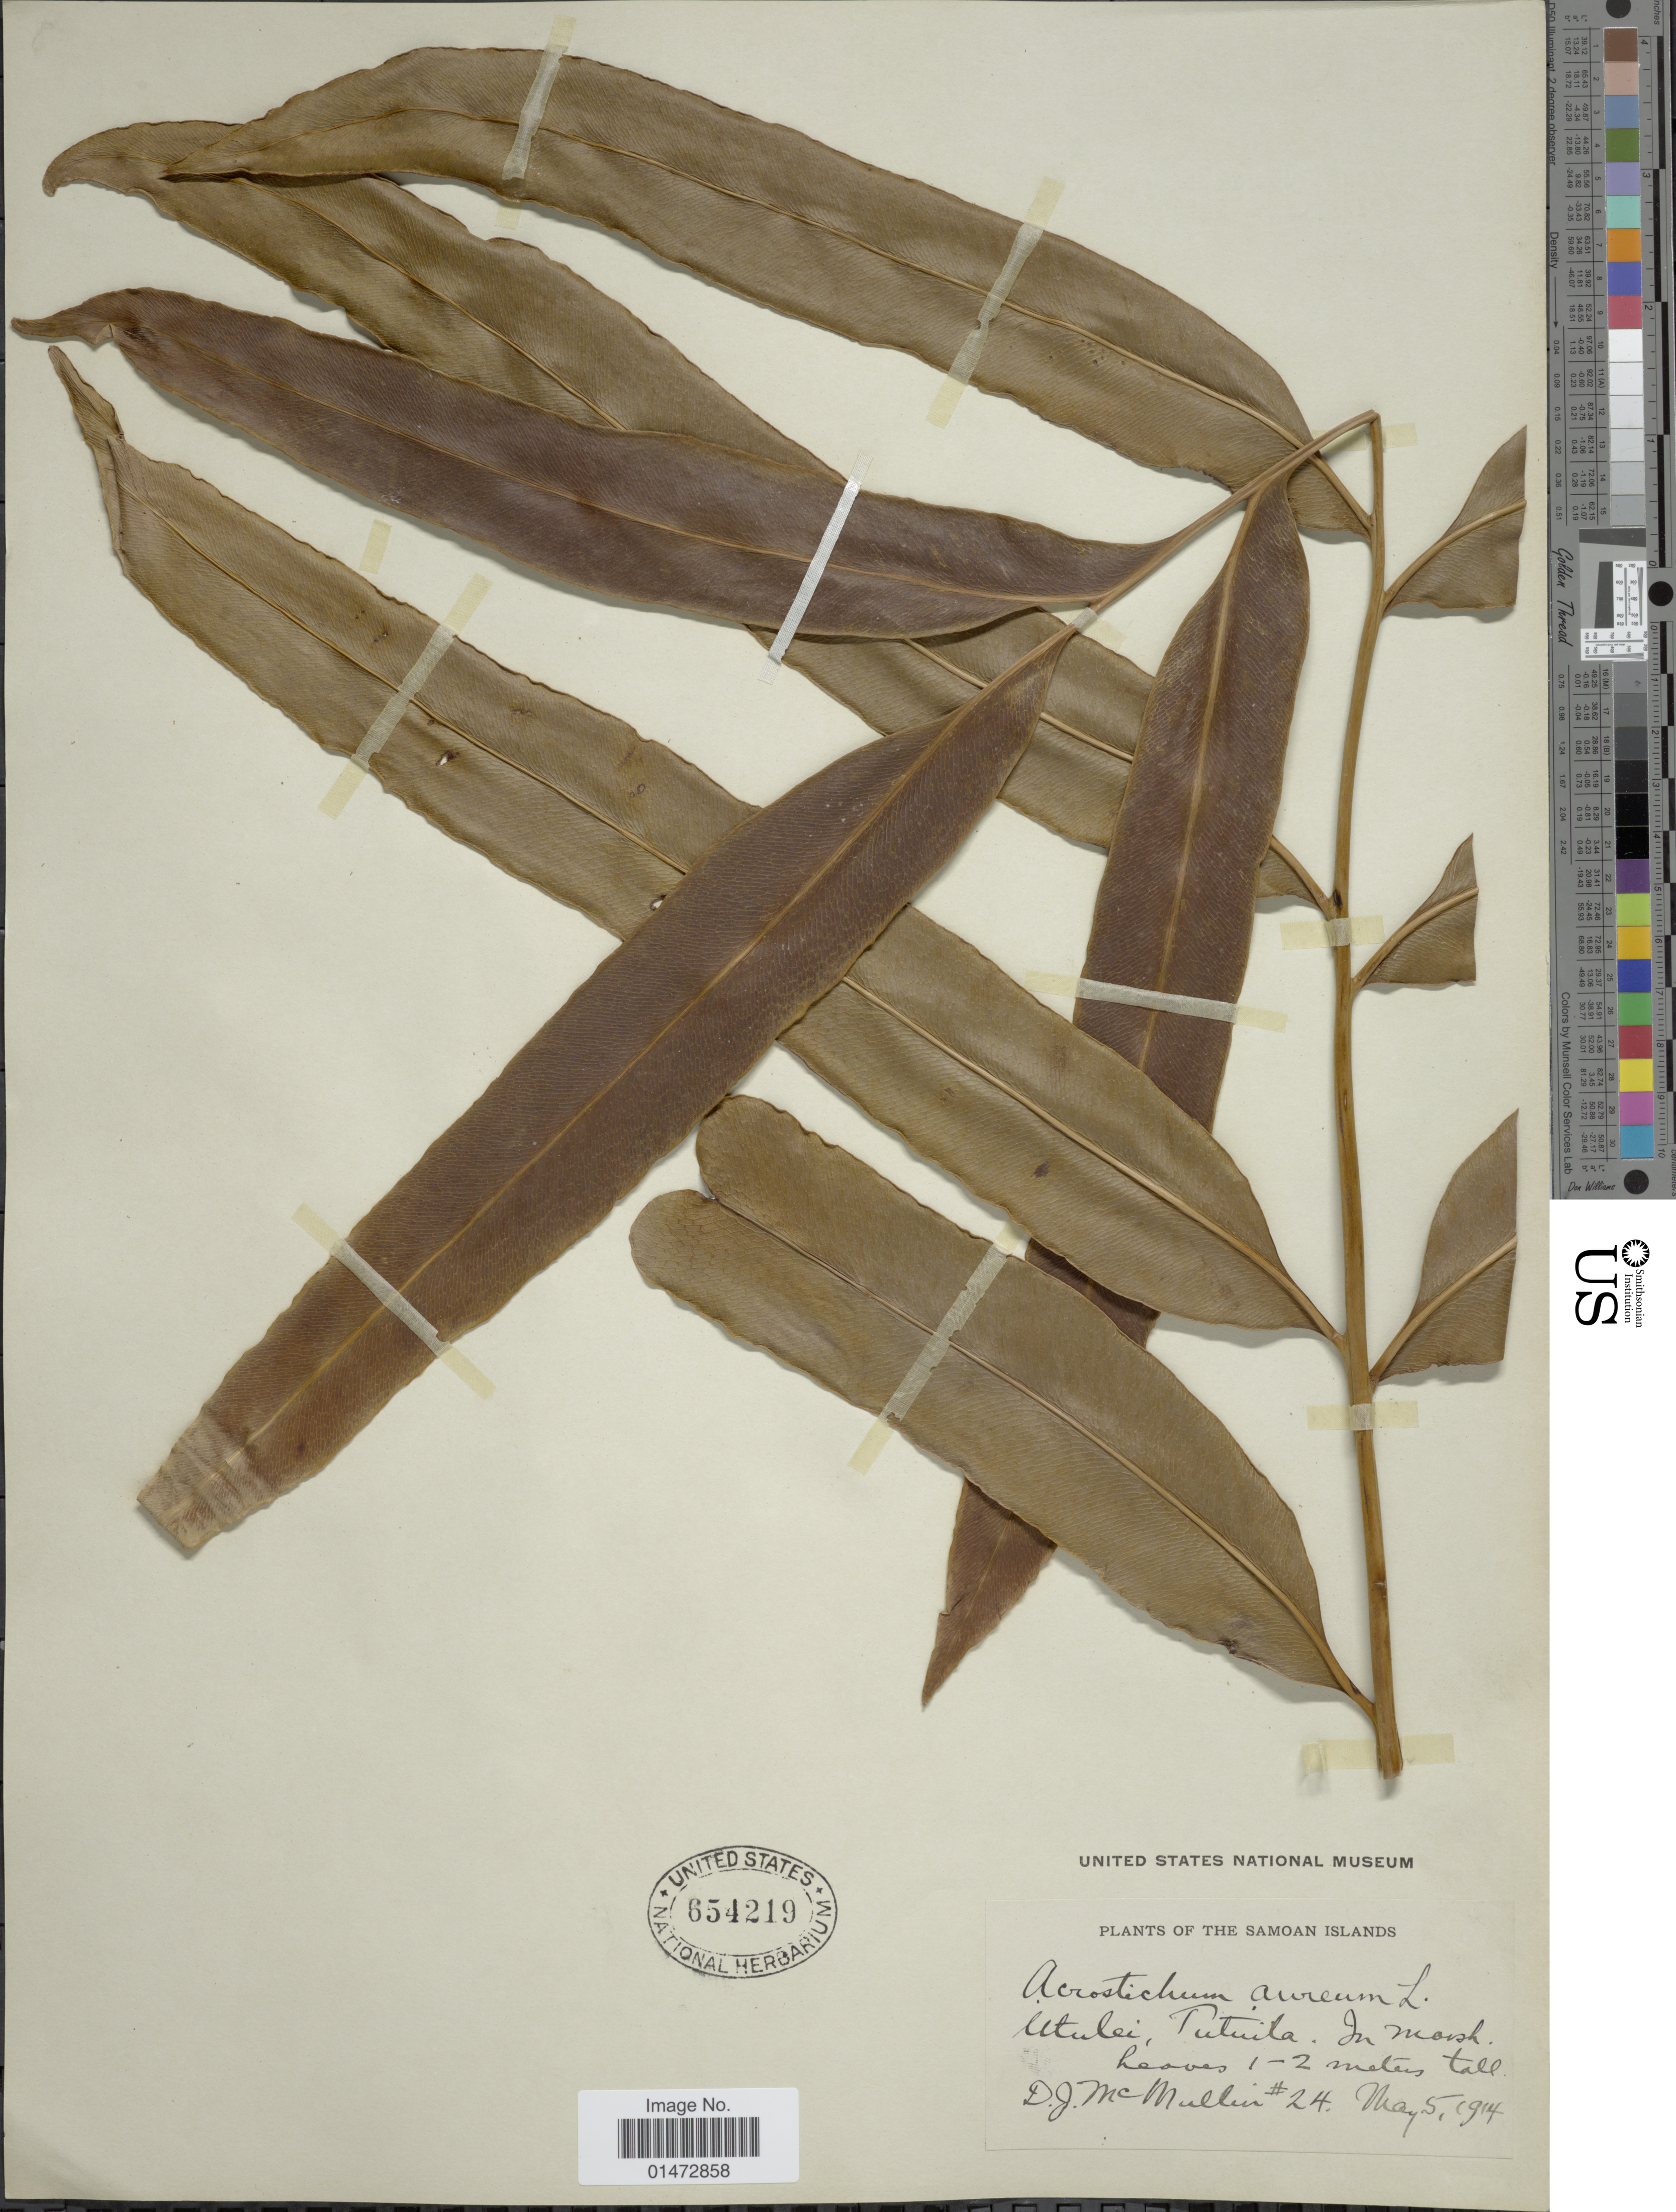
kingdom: Plantae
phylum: Tracheophyta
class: Polypodiopsida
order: Polypodiales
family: Pteridaceae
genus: Acrostichum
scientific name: Acrostichum aureum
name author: L.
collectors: D. McMullin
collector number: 24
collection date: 1914-05-05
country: American Samoa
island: Tutuila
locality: Samoan Islands. Utulei, Tutuila.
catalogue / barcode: US 654219